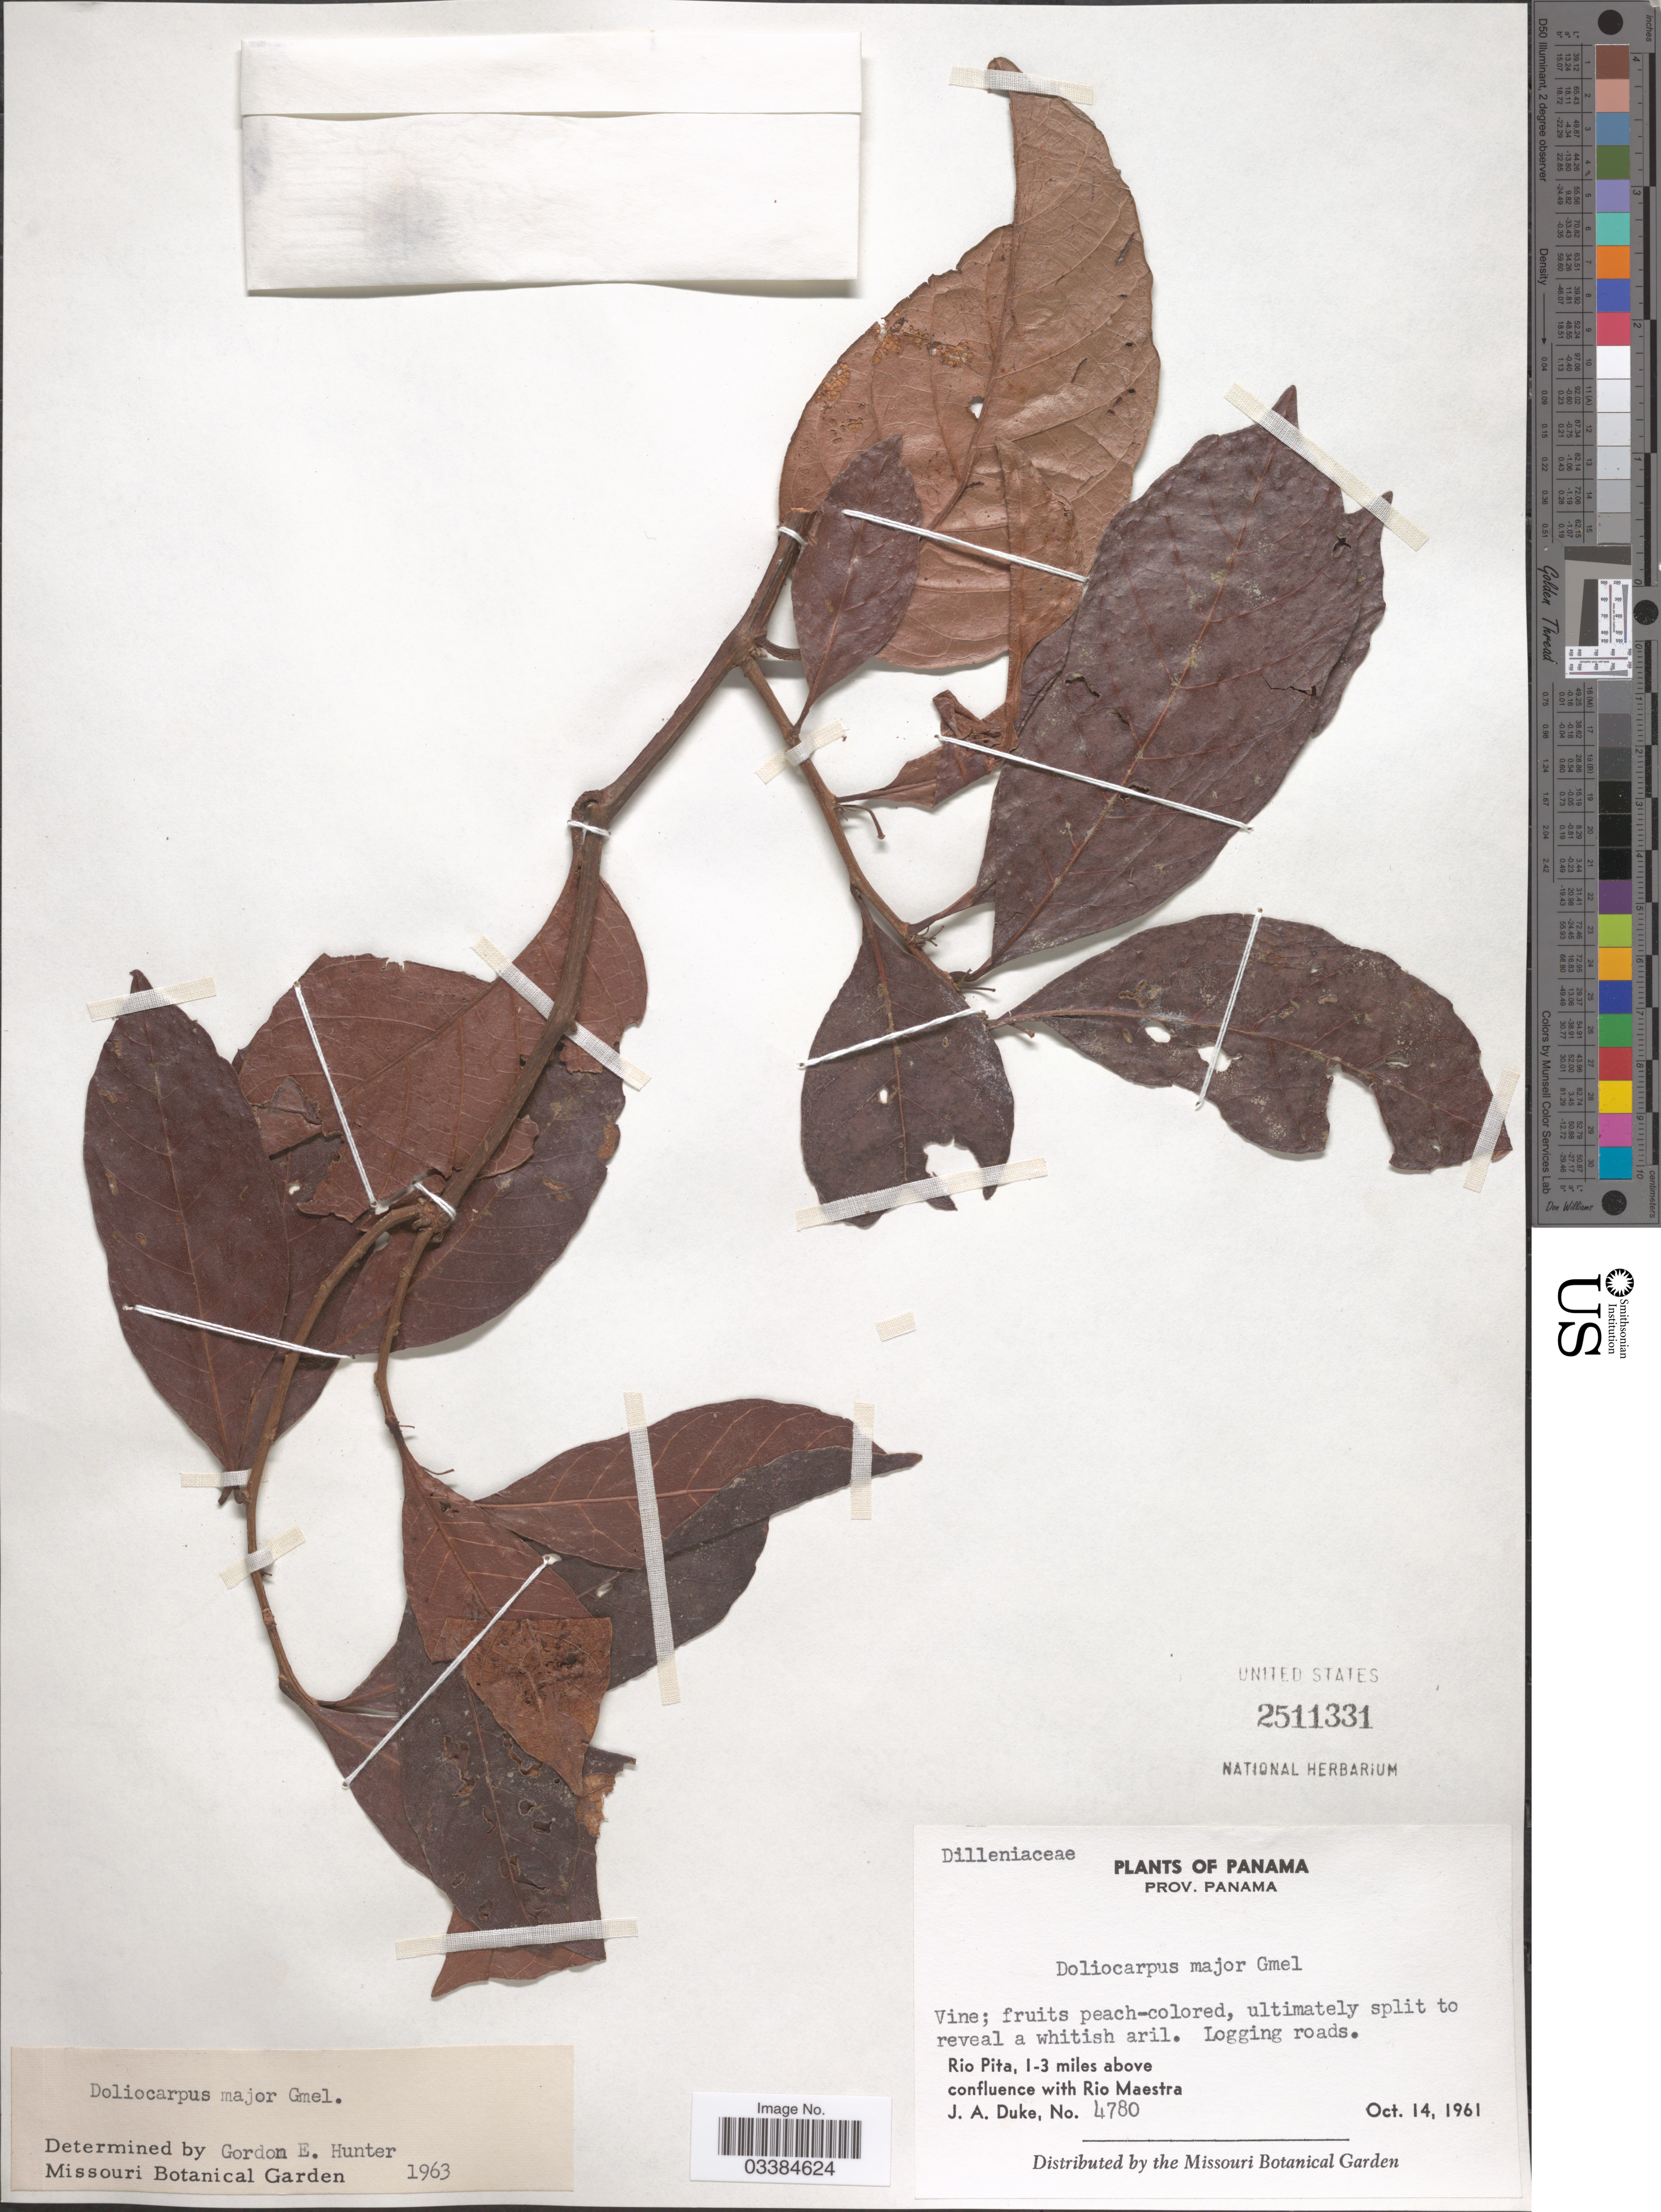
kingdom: Plantae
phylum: Tracheophyta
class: Magnoliopsida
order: Dilleniales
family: Dilleniaceae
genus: Doliocarpus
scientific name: Doliocarpus major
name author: J.F. Gmel.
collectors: J. A. Duke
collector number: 4780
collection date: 1961-10-14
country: Panama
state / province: Panamá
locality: Logging roads. Rio Pita, 1-3 miles above confluence with Rio Maestra.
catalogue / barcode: US 2511331